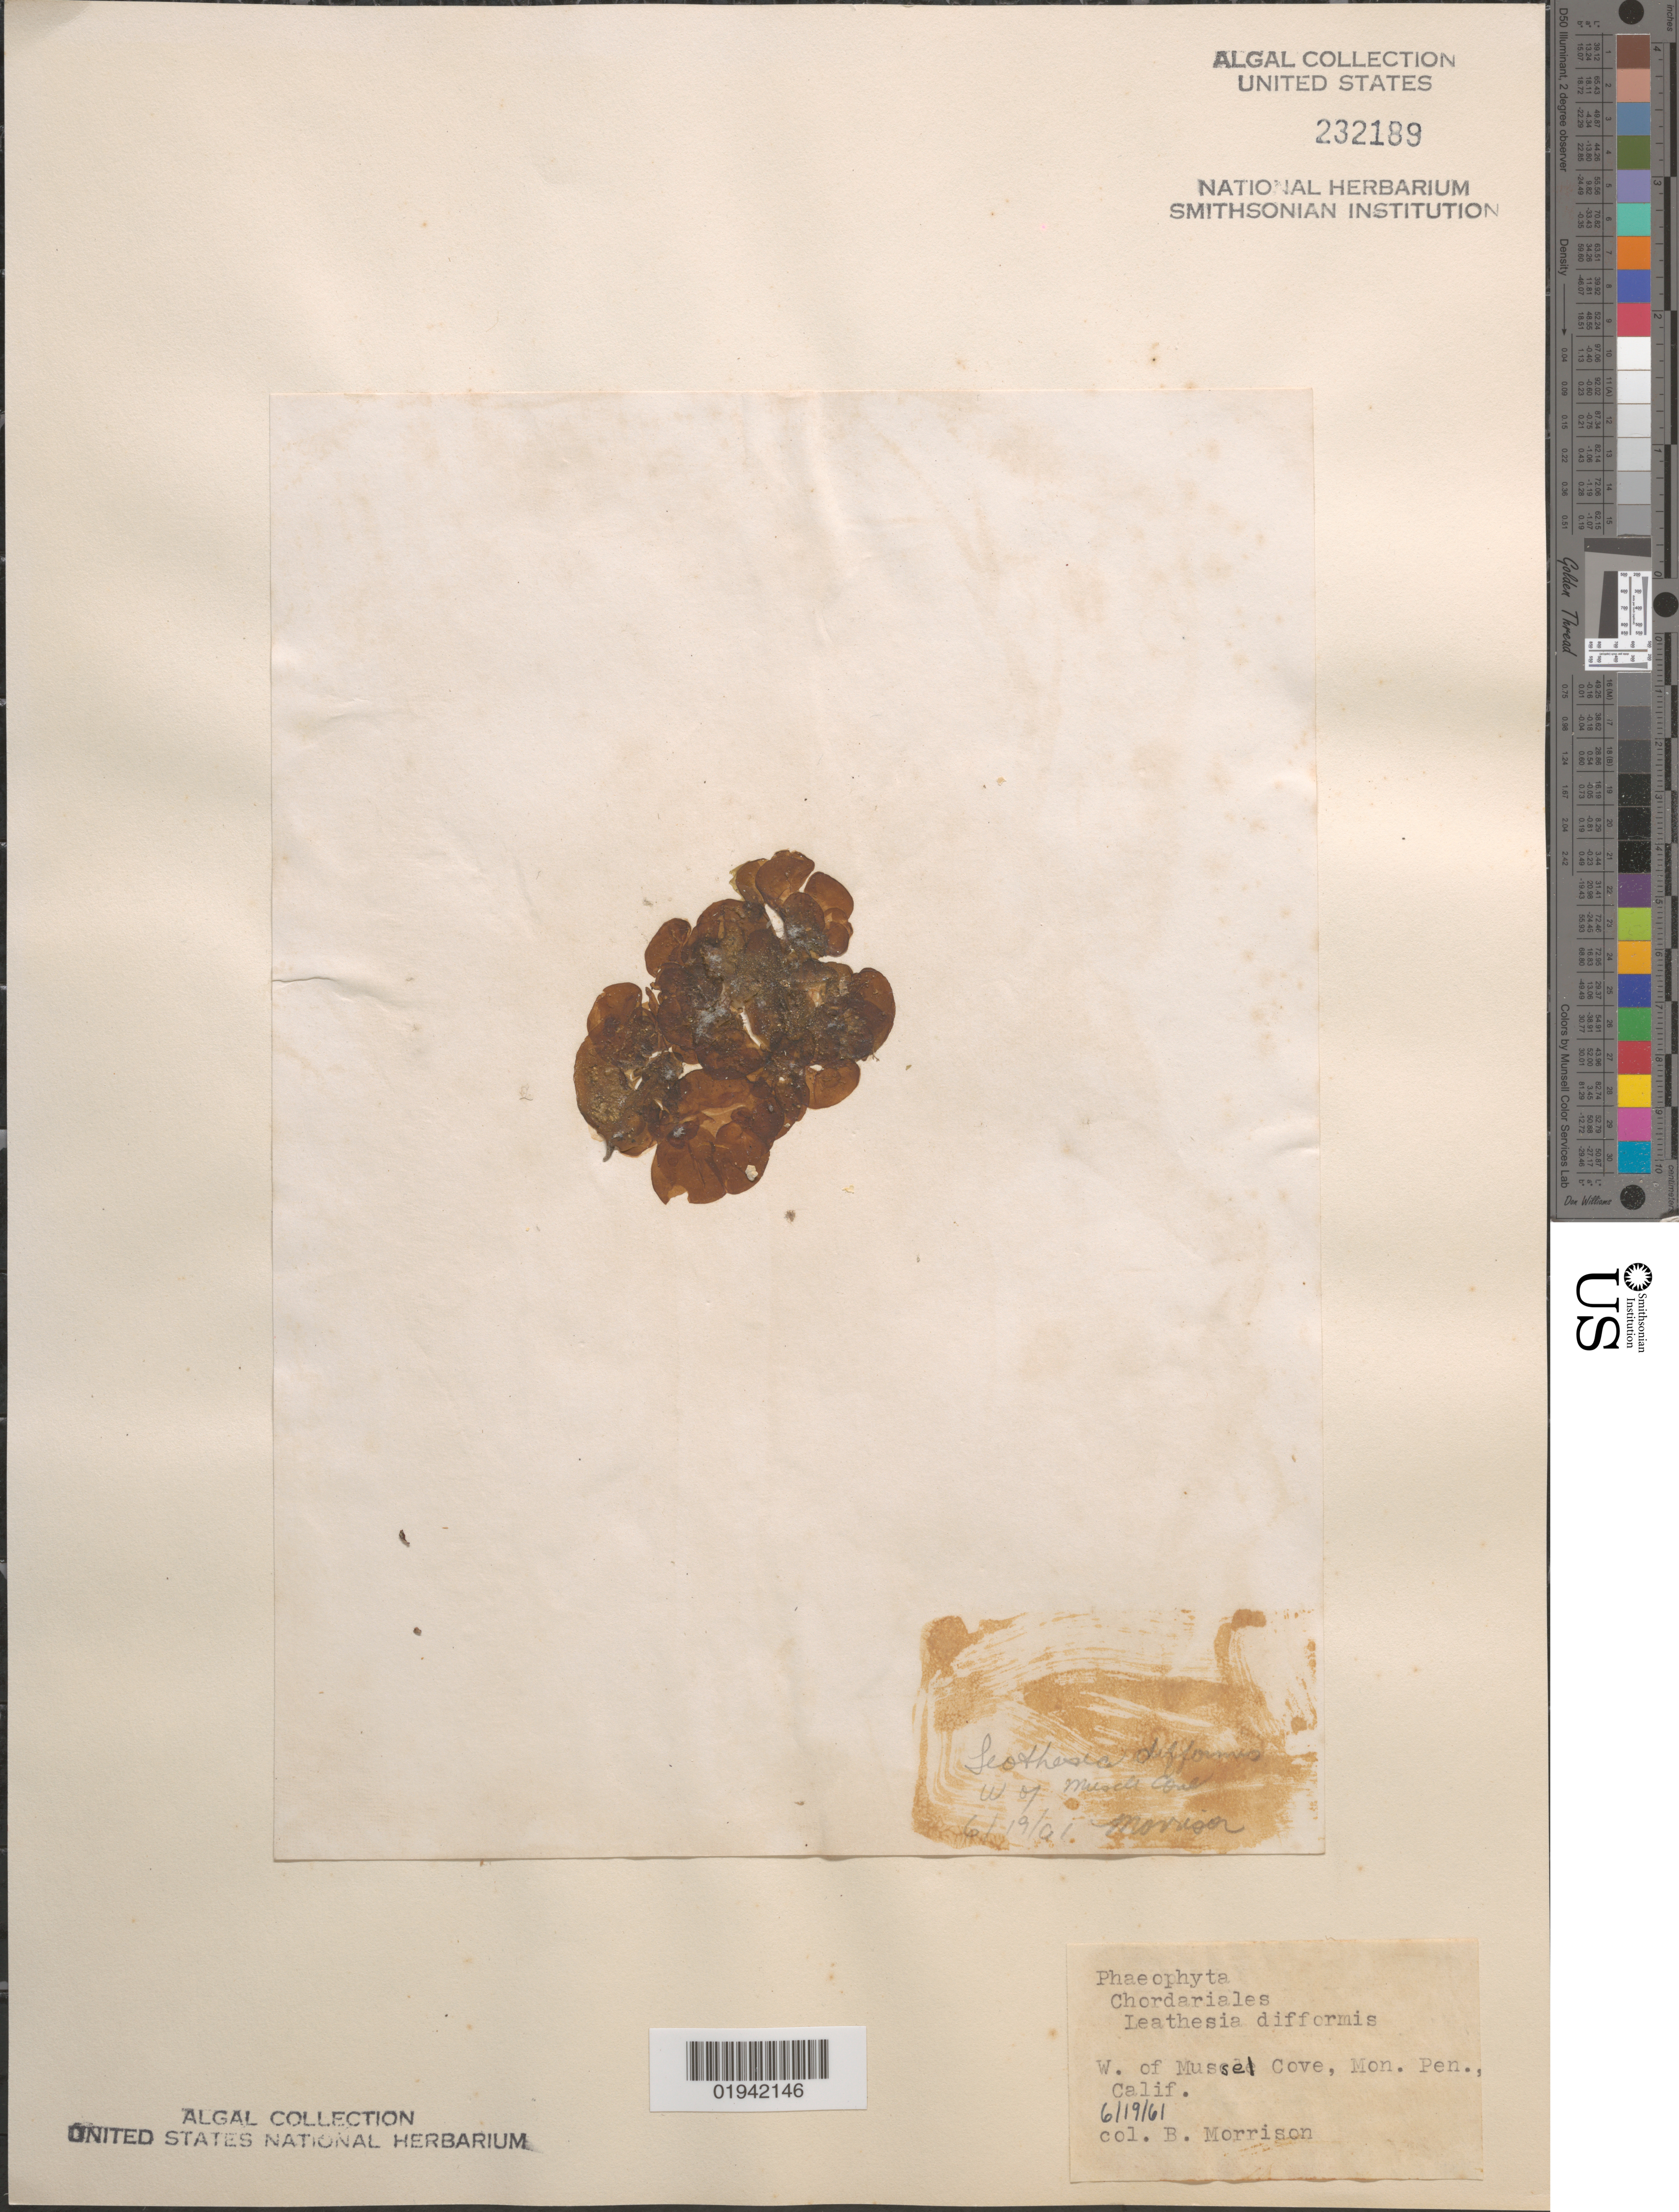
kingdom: Chromista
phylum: Ochrophyta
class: Phaeophyceae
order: Ectocarpales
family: Chordariaceae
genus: Leathesia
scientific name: Leathesia difformis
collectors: B. Morrison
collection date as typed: Transcribed d/m/y: 19/6/61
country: United States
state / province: California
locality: W. of Mussel Cove, Mon. Pen.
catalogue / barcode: US 232189